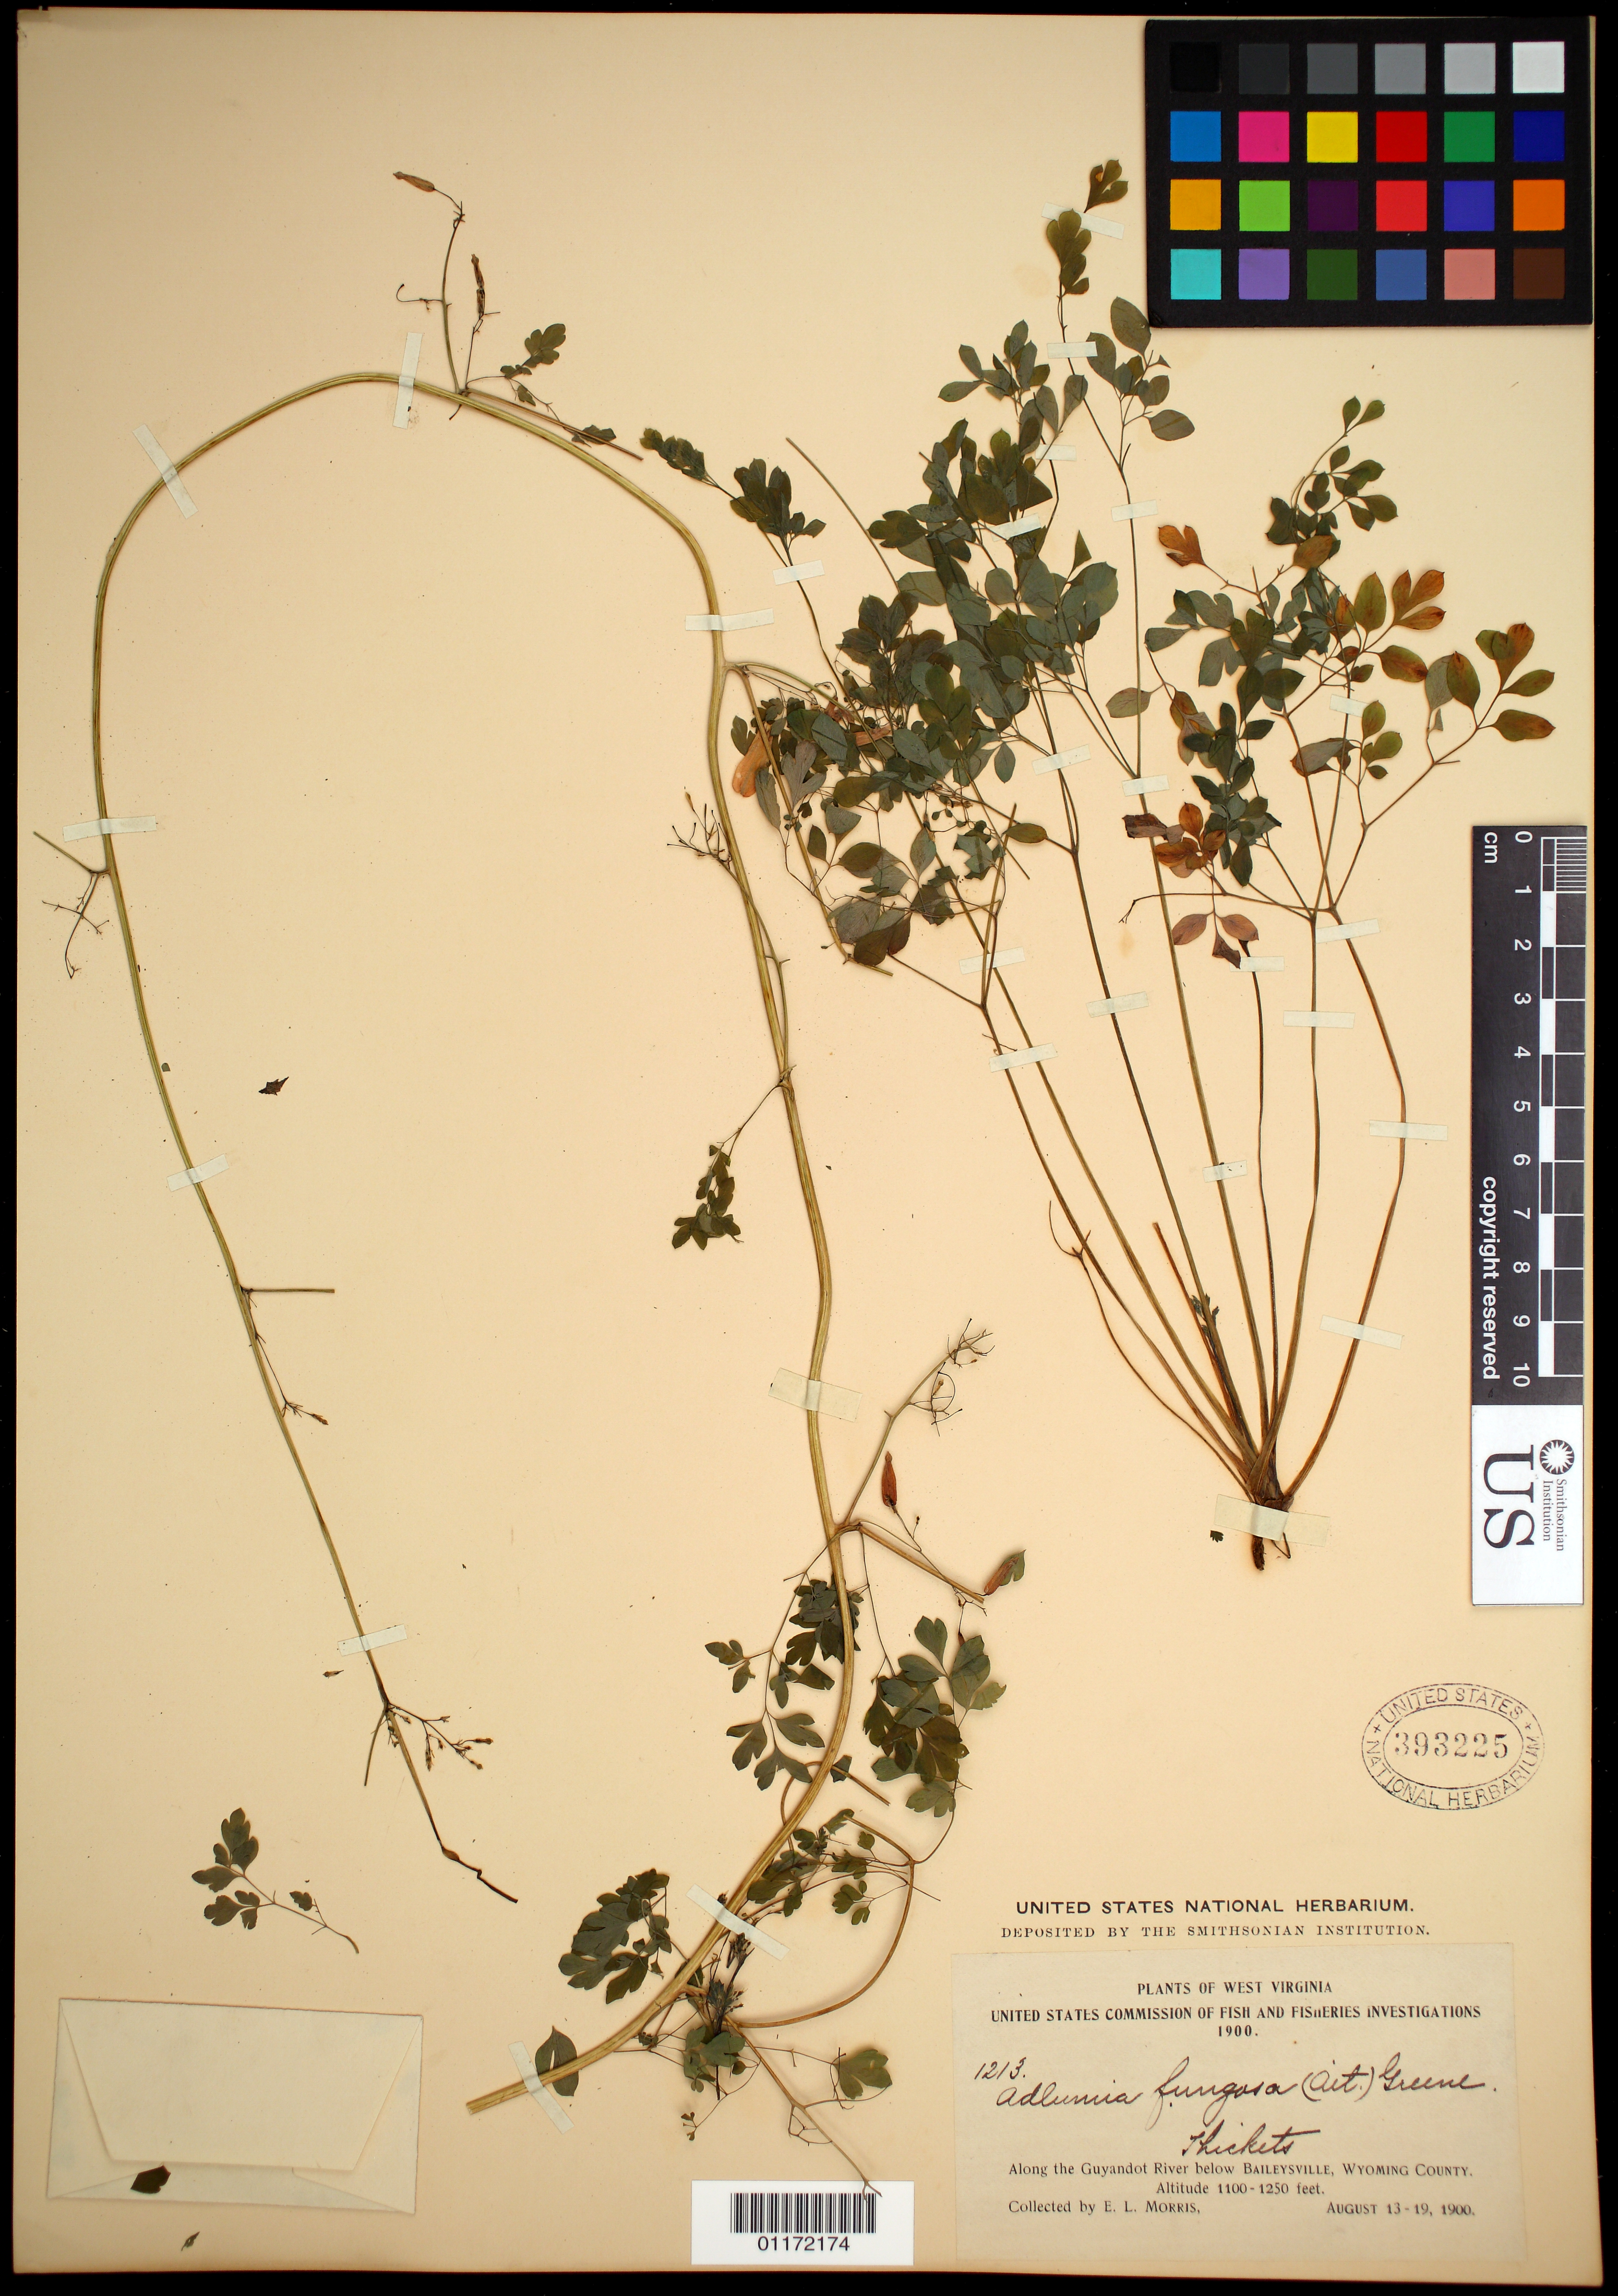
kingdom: Plantae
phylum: Tracheophyta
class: Magnoliopsida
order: Ranunculales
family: Papaveraceae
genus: Adlumia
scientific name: Adlumia fungosa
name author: (Aiton) Greene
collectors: E. L. Morris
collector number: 1213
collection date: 1900-08-13/1900-08-19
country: United States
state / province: West Virginia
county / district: Wyoming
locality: Along the Guyandot River below Baileysville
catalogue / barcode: US 393225